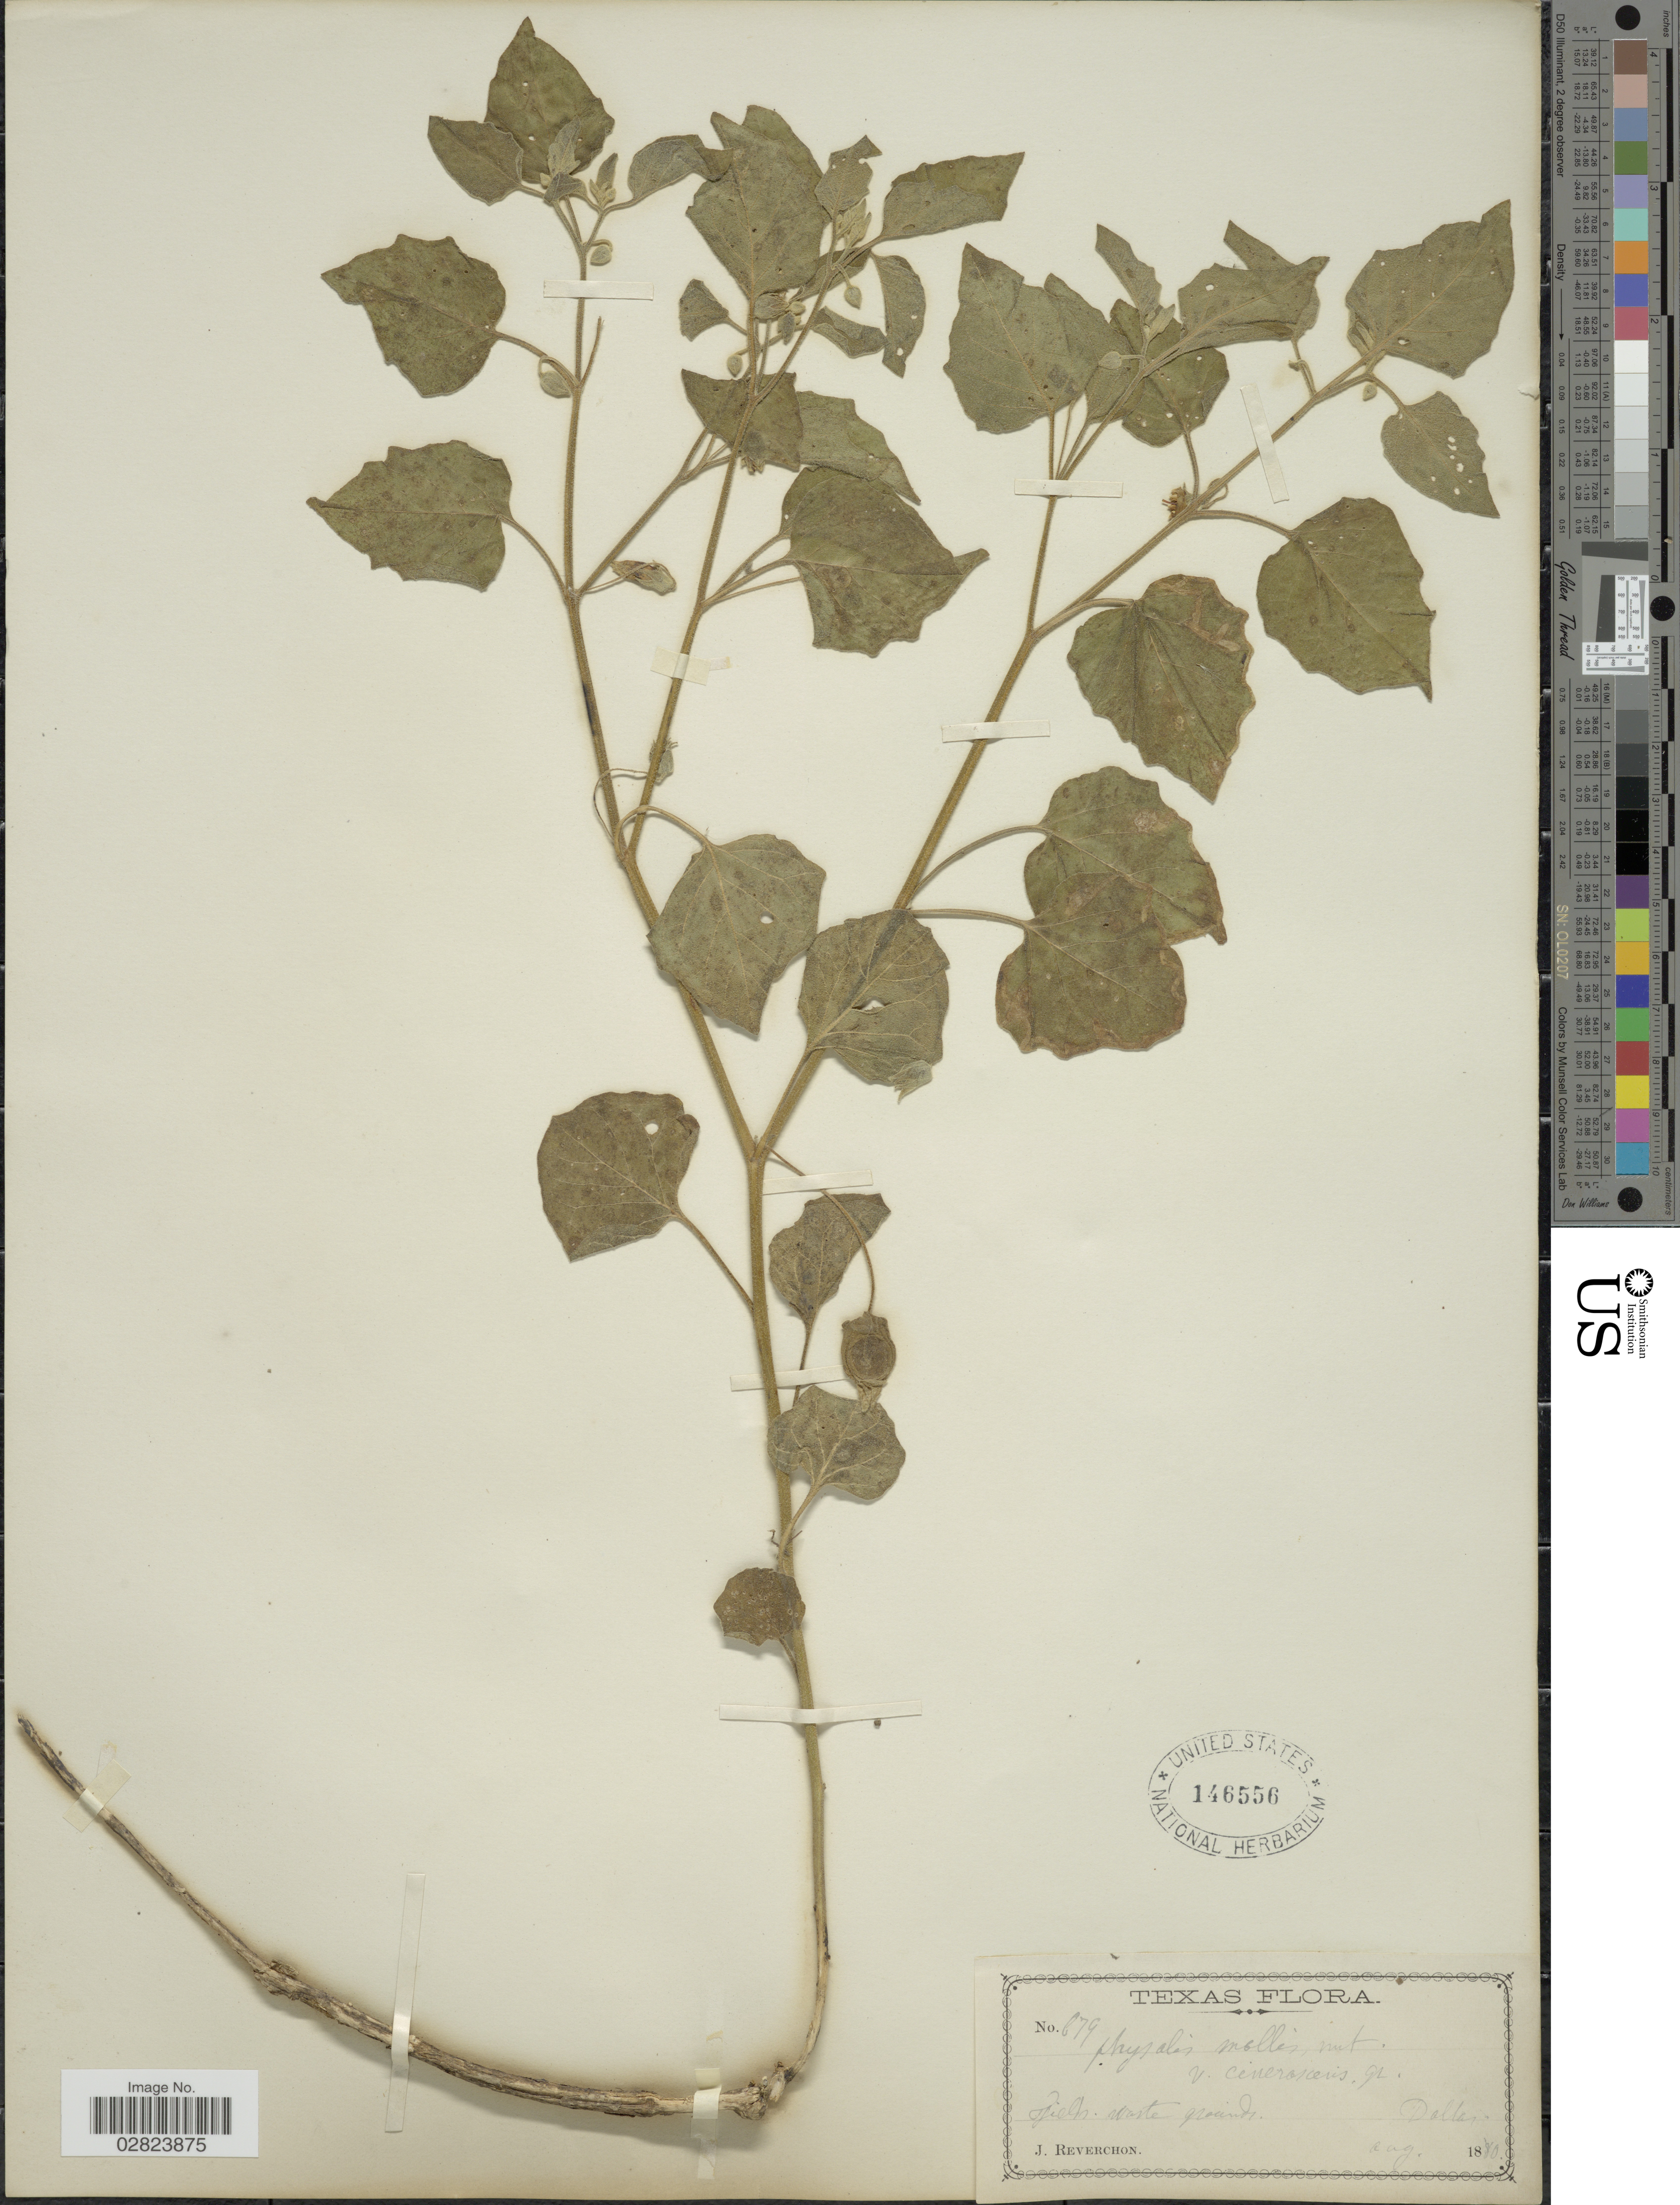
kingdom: Plantae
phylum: Tracheophyta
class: Magnoliopsida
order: Solanales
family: Solanaceae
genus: Physalis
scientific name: Physalis mollis var. cinerascens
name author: (Dunal) A. Gray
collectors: J. Reverchon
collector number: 679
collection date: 1880-08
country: United States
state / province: Texas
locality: Dallas.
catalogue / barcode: US 146556